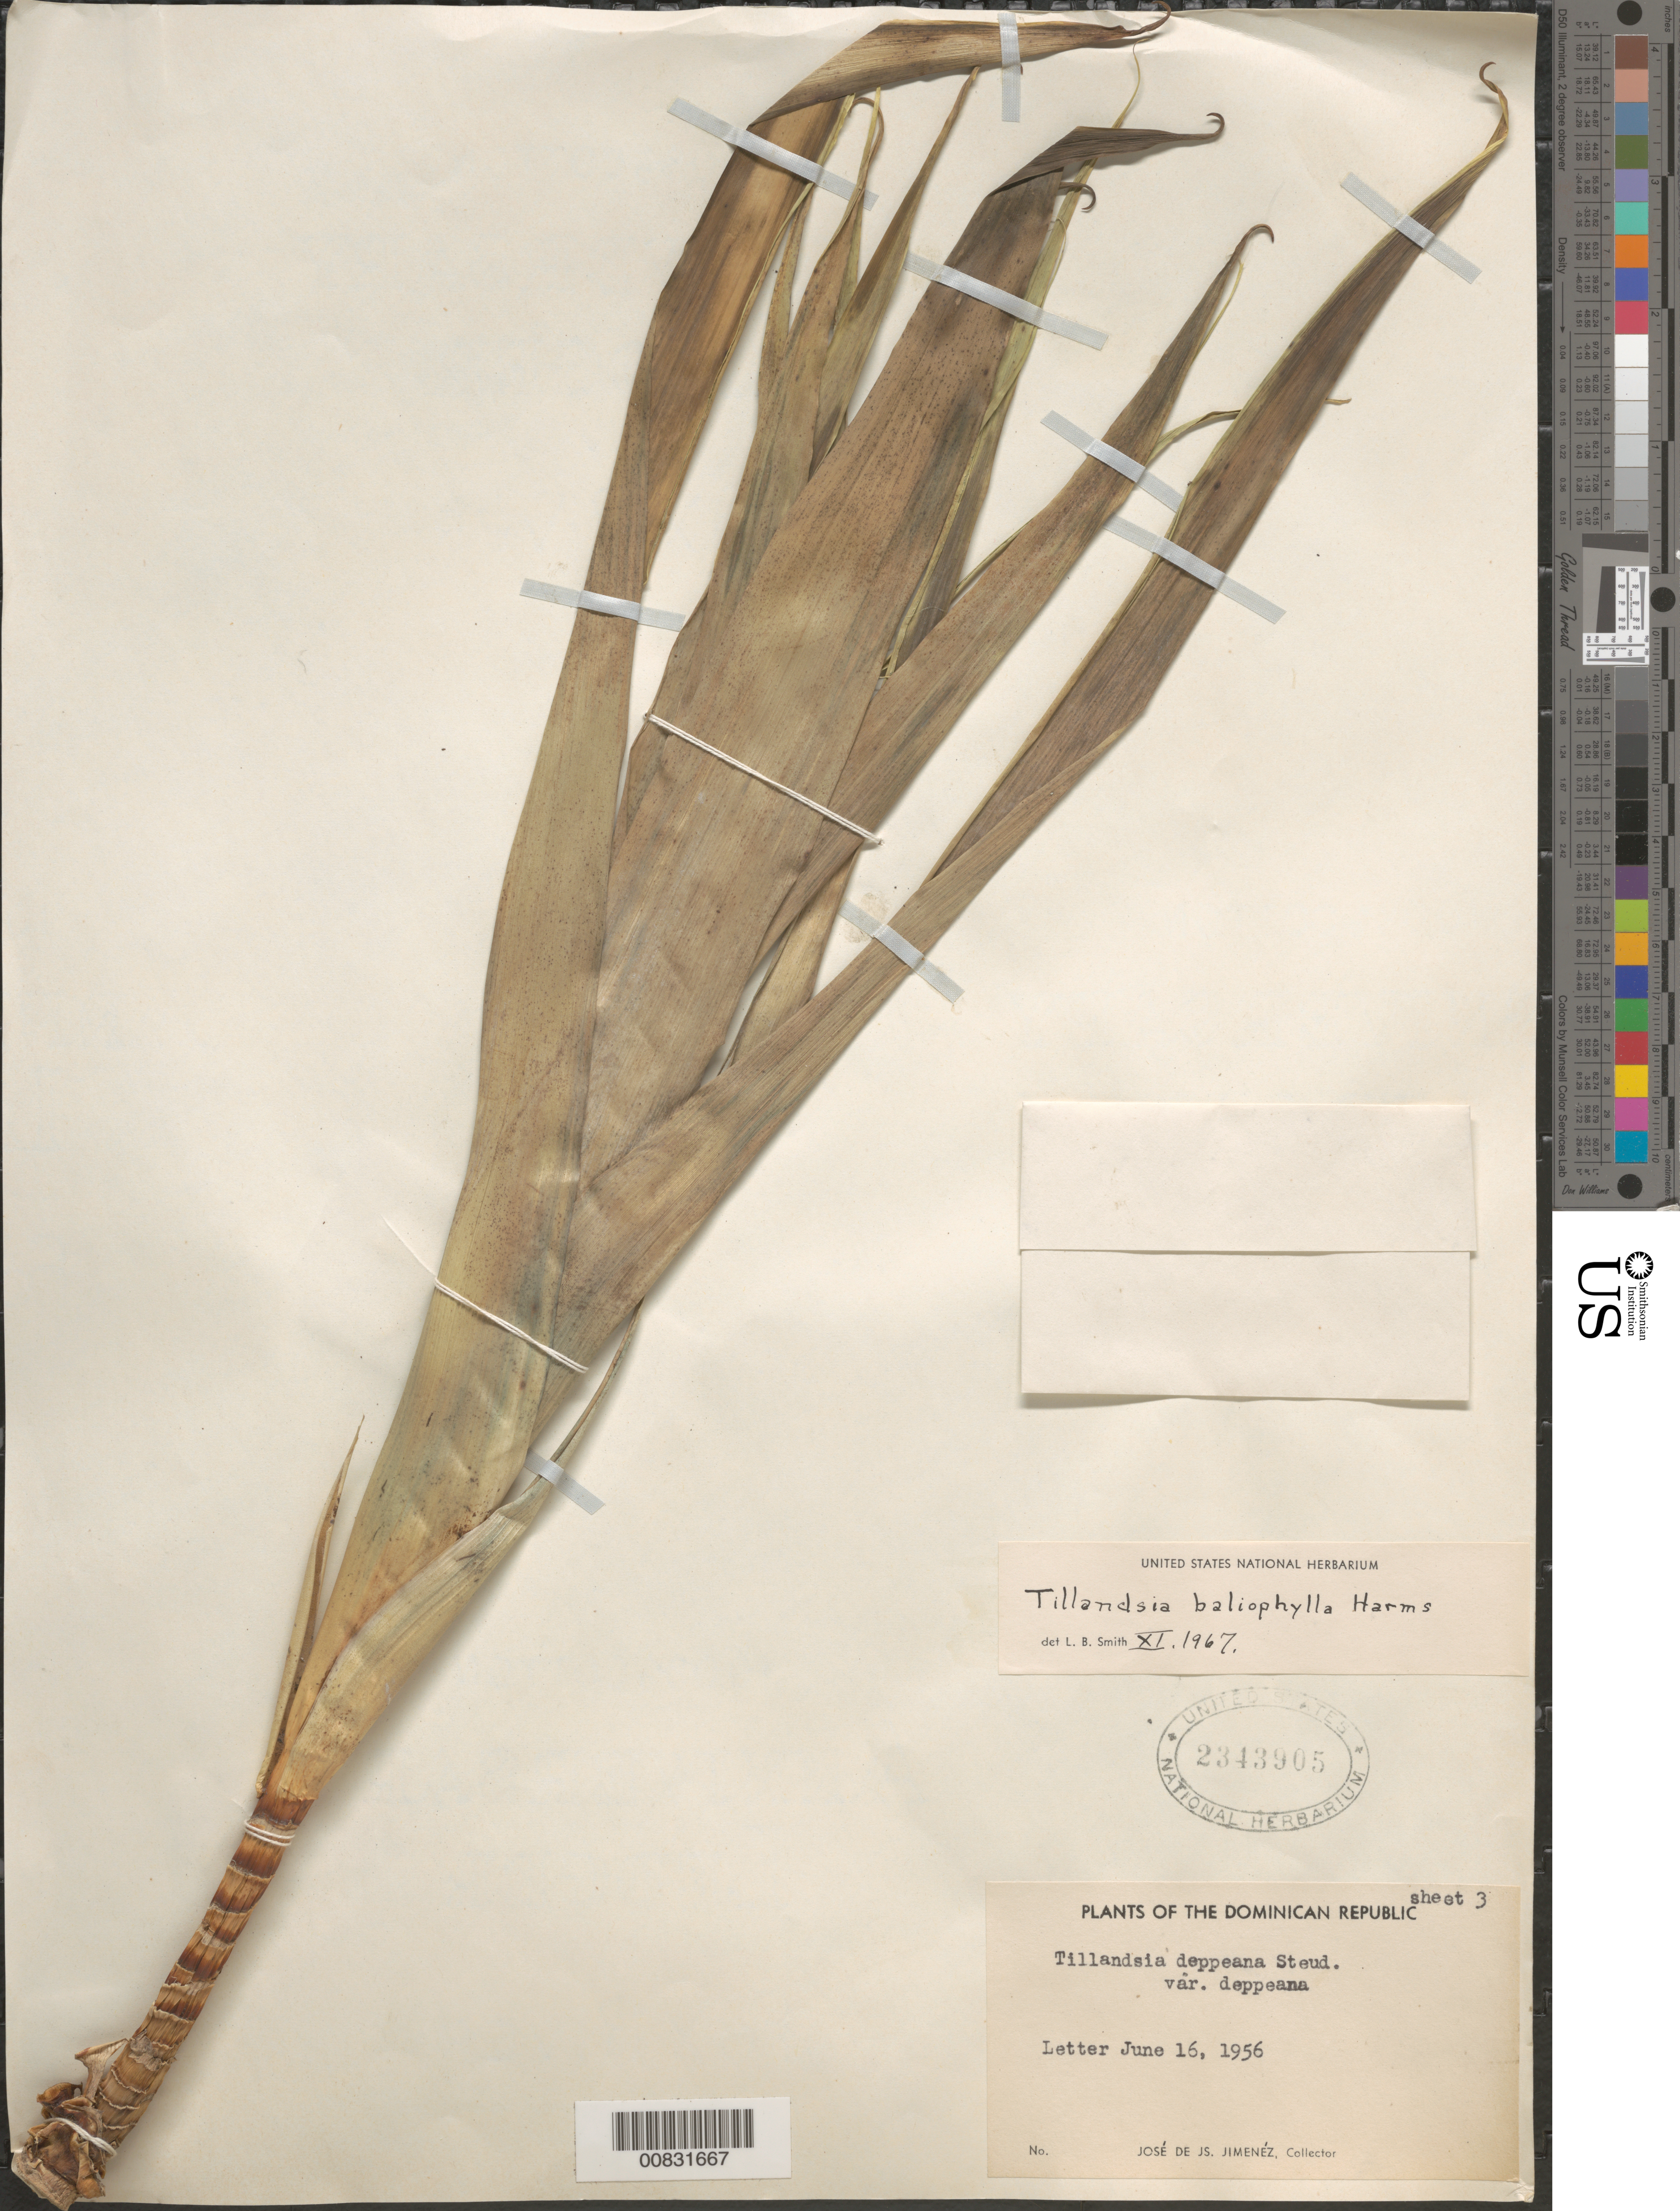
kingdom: Plantae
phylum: Tracheophyta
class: Liliopsida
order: Poales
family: Bromeliaceae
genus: Tillandsia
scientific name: Tillandsia baliophylla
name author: Harms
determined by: Smith, Lyman B., (US), NMNH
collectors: E. J. Marcano F.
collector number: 3307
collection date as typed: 15 Jan 1956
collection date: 1956-01-15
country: Dominican Republic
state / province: San Cristóbal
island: Hispaniola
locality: San Cristóbal.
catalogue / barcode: US 2343905